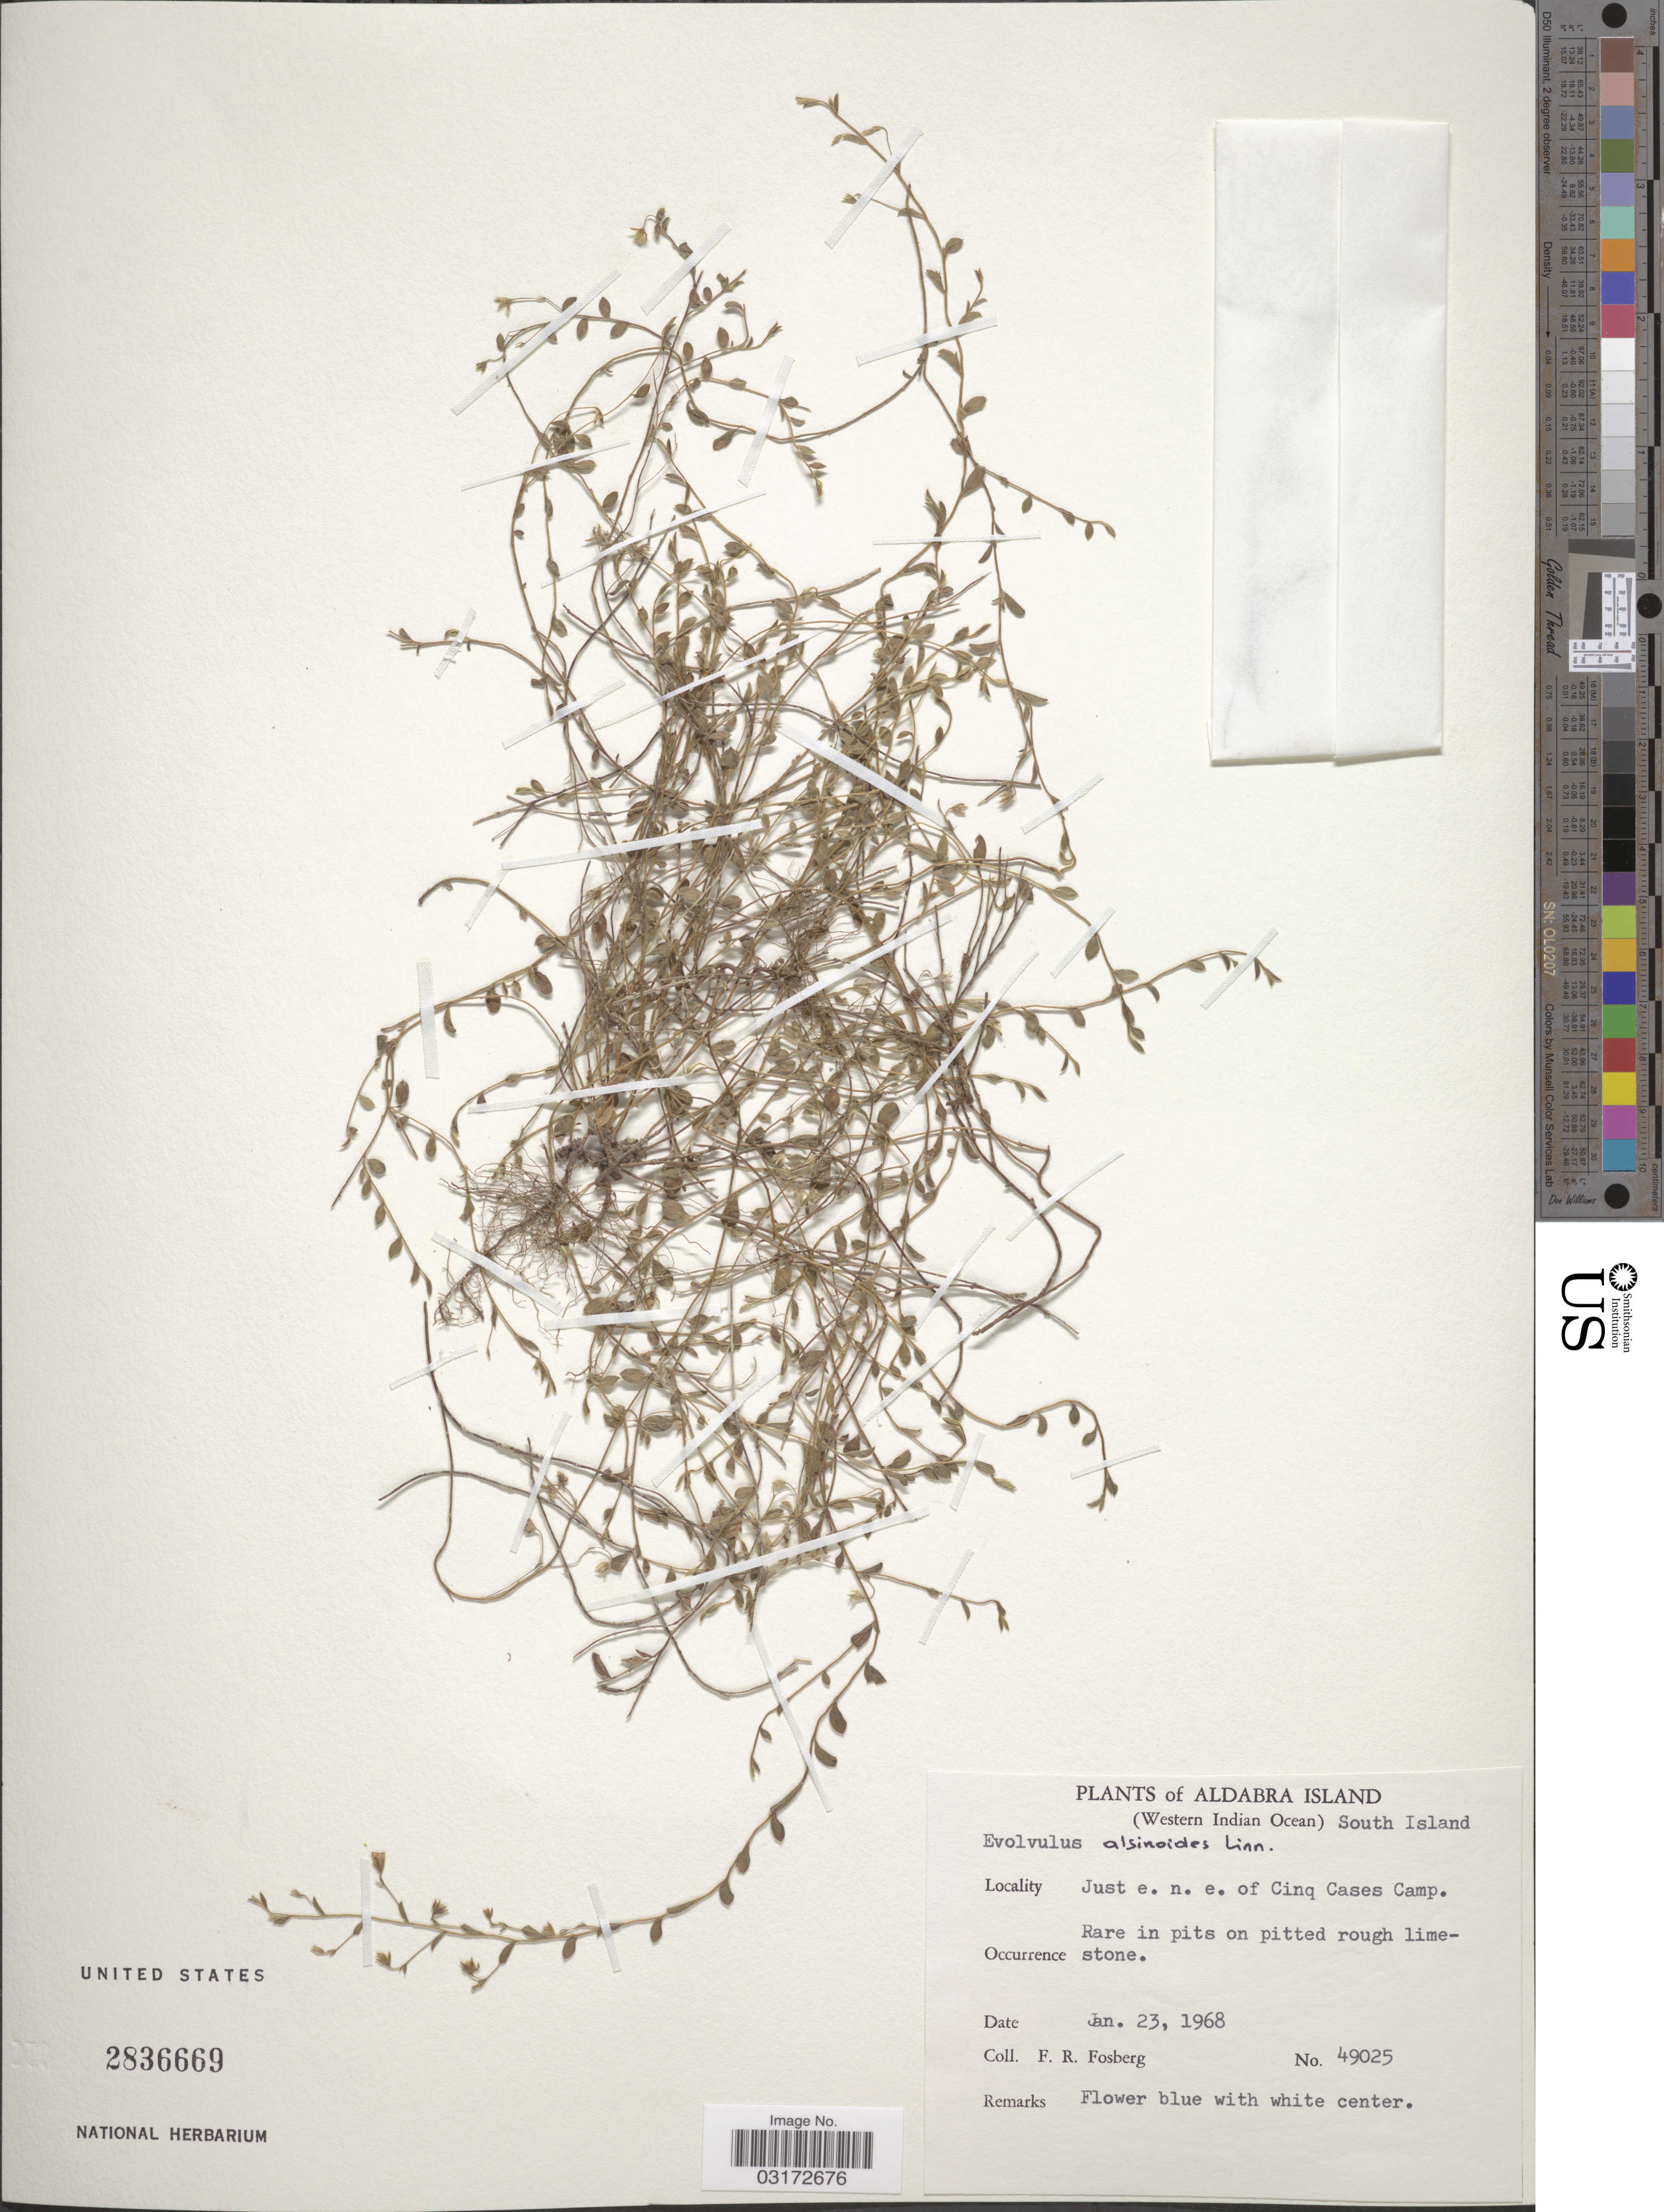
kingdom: Plantae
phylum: Tracheophyta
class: Magnoliopsida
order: Solanales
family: Convolvulaceae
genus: Evolvulus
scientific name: Evolvulus alsinoides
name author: (L.) L.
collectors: F. R. Fosberg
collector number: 49025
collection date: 1968-01-23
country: Seychelles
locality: Aldabra Island. (Western Indian Ocean) South Island. Just e.n.e. of Cinq Cases Camp.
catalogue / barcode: US 2836669